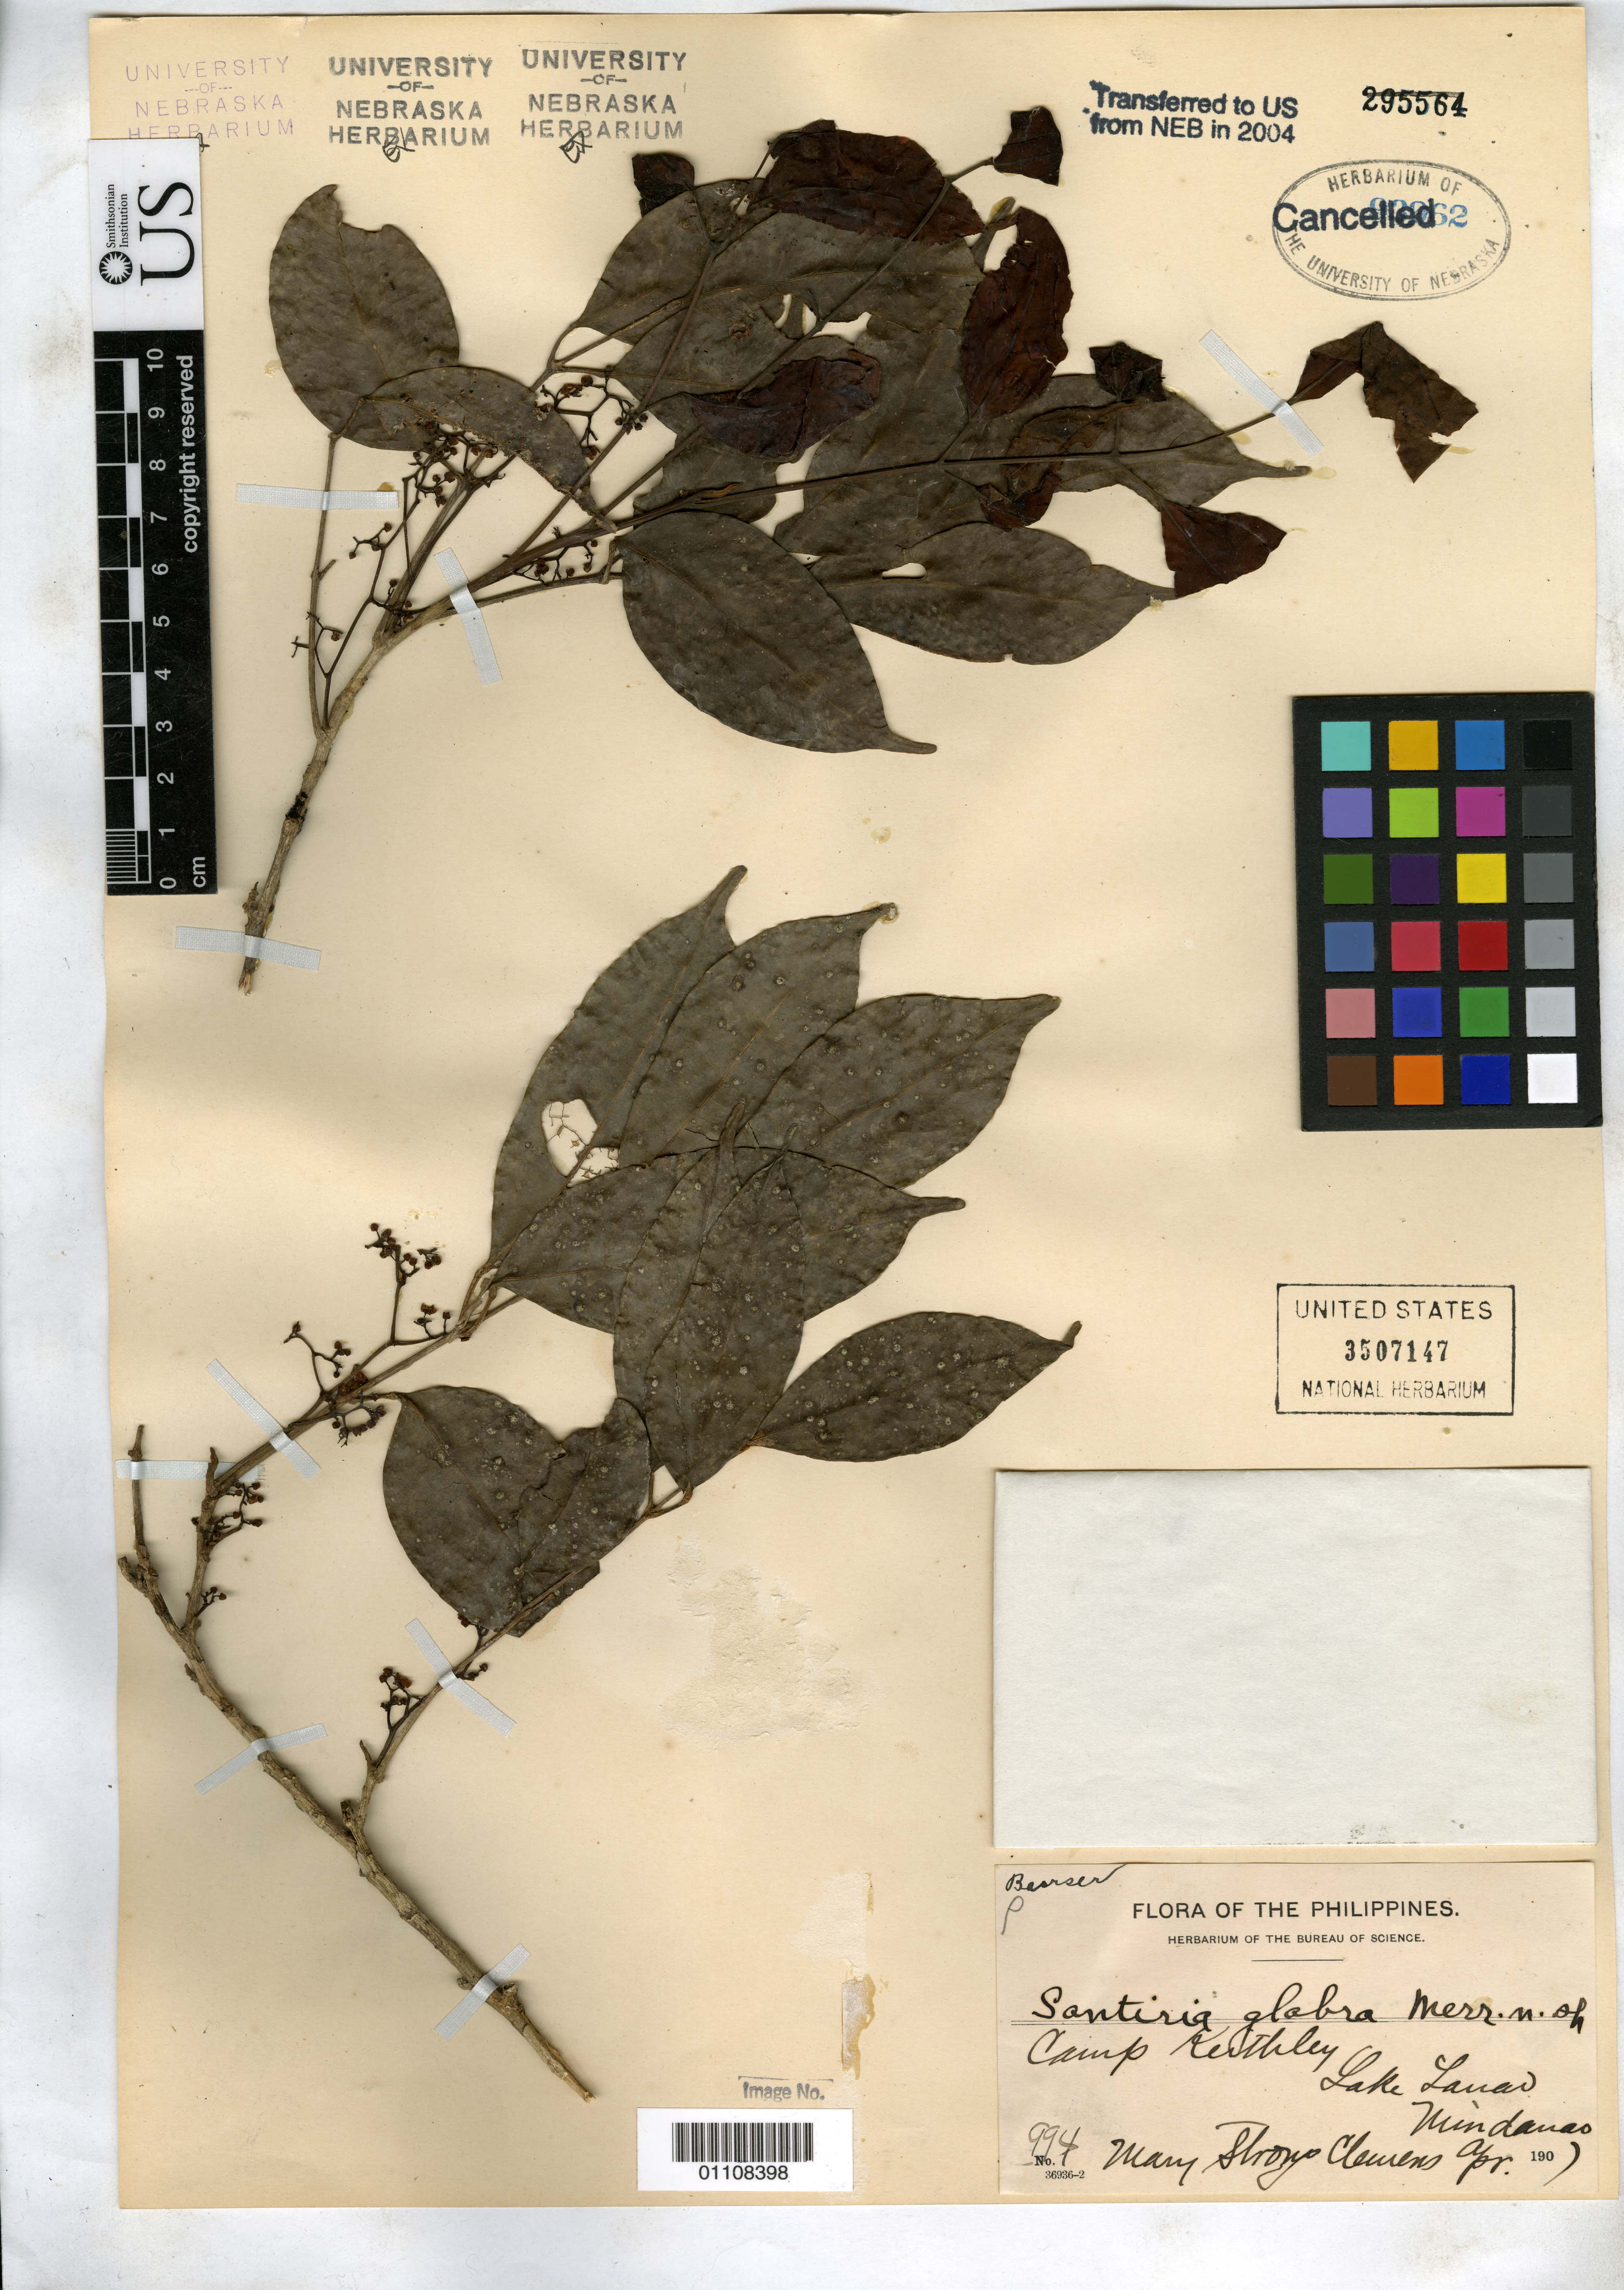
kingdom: Plantae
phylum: Tracheophyta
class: Magnoliopsida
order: Sapindales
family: Burseraceae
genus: Santiria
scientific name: Santiria glabra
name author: Merr.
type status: Type Collection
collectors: M. S. Clemens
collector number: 994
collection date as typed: Apr 190-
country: Philippines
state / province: Muslim Mindanao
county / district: Lanao del Sur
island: Mindanao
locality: Lake Lanao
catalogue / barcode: US 3507147